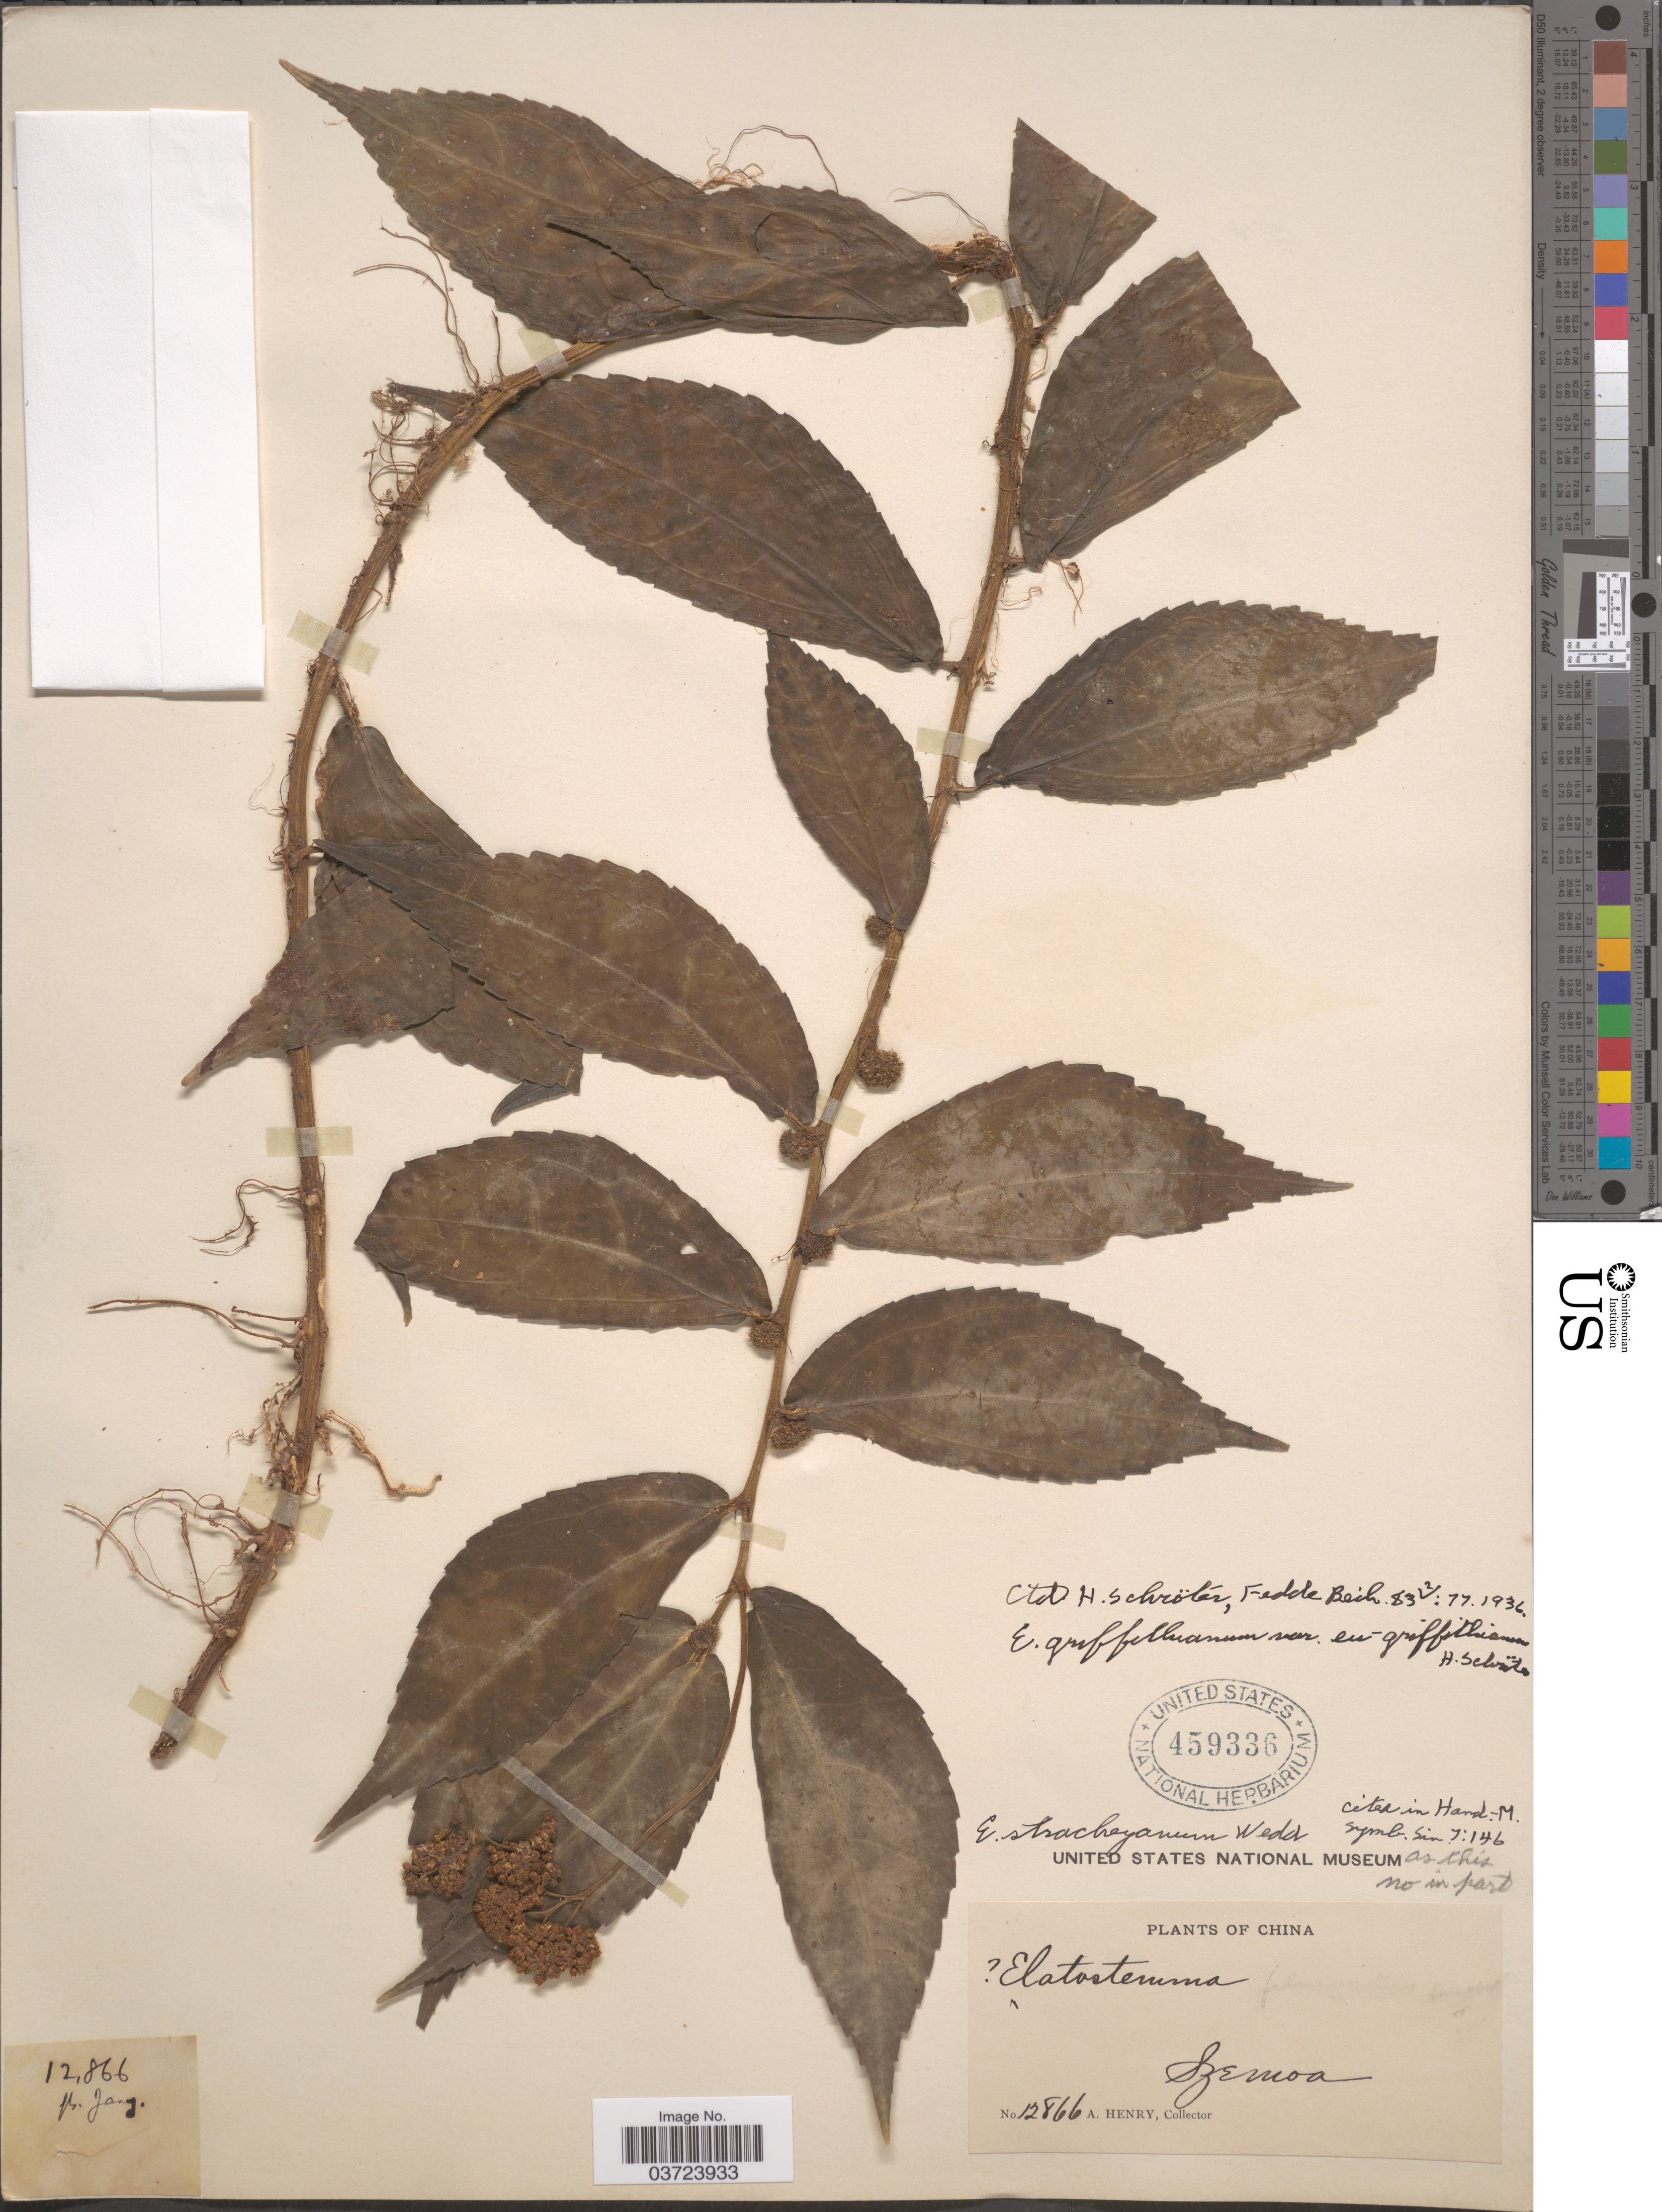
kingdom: Plantae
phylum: Tracheophyta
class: Magnoliopsida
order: Rosales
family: Urticaceae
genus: Elatostema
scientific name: Elatostema griffithianum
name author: (Wedd.) Hallier f.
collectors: A. Henry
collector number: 12866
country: China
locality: Szemoa.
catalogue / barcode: US 459336